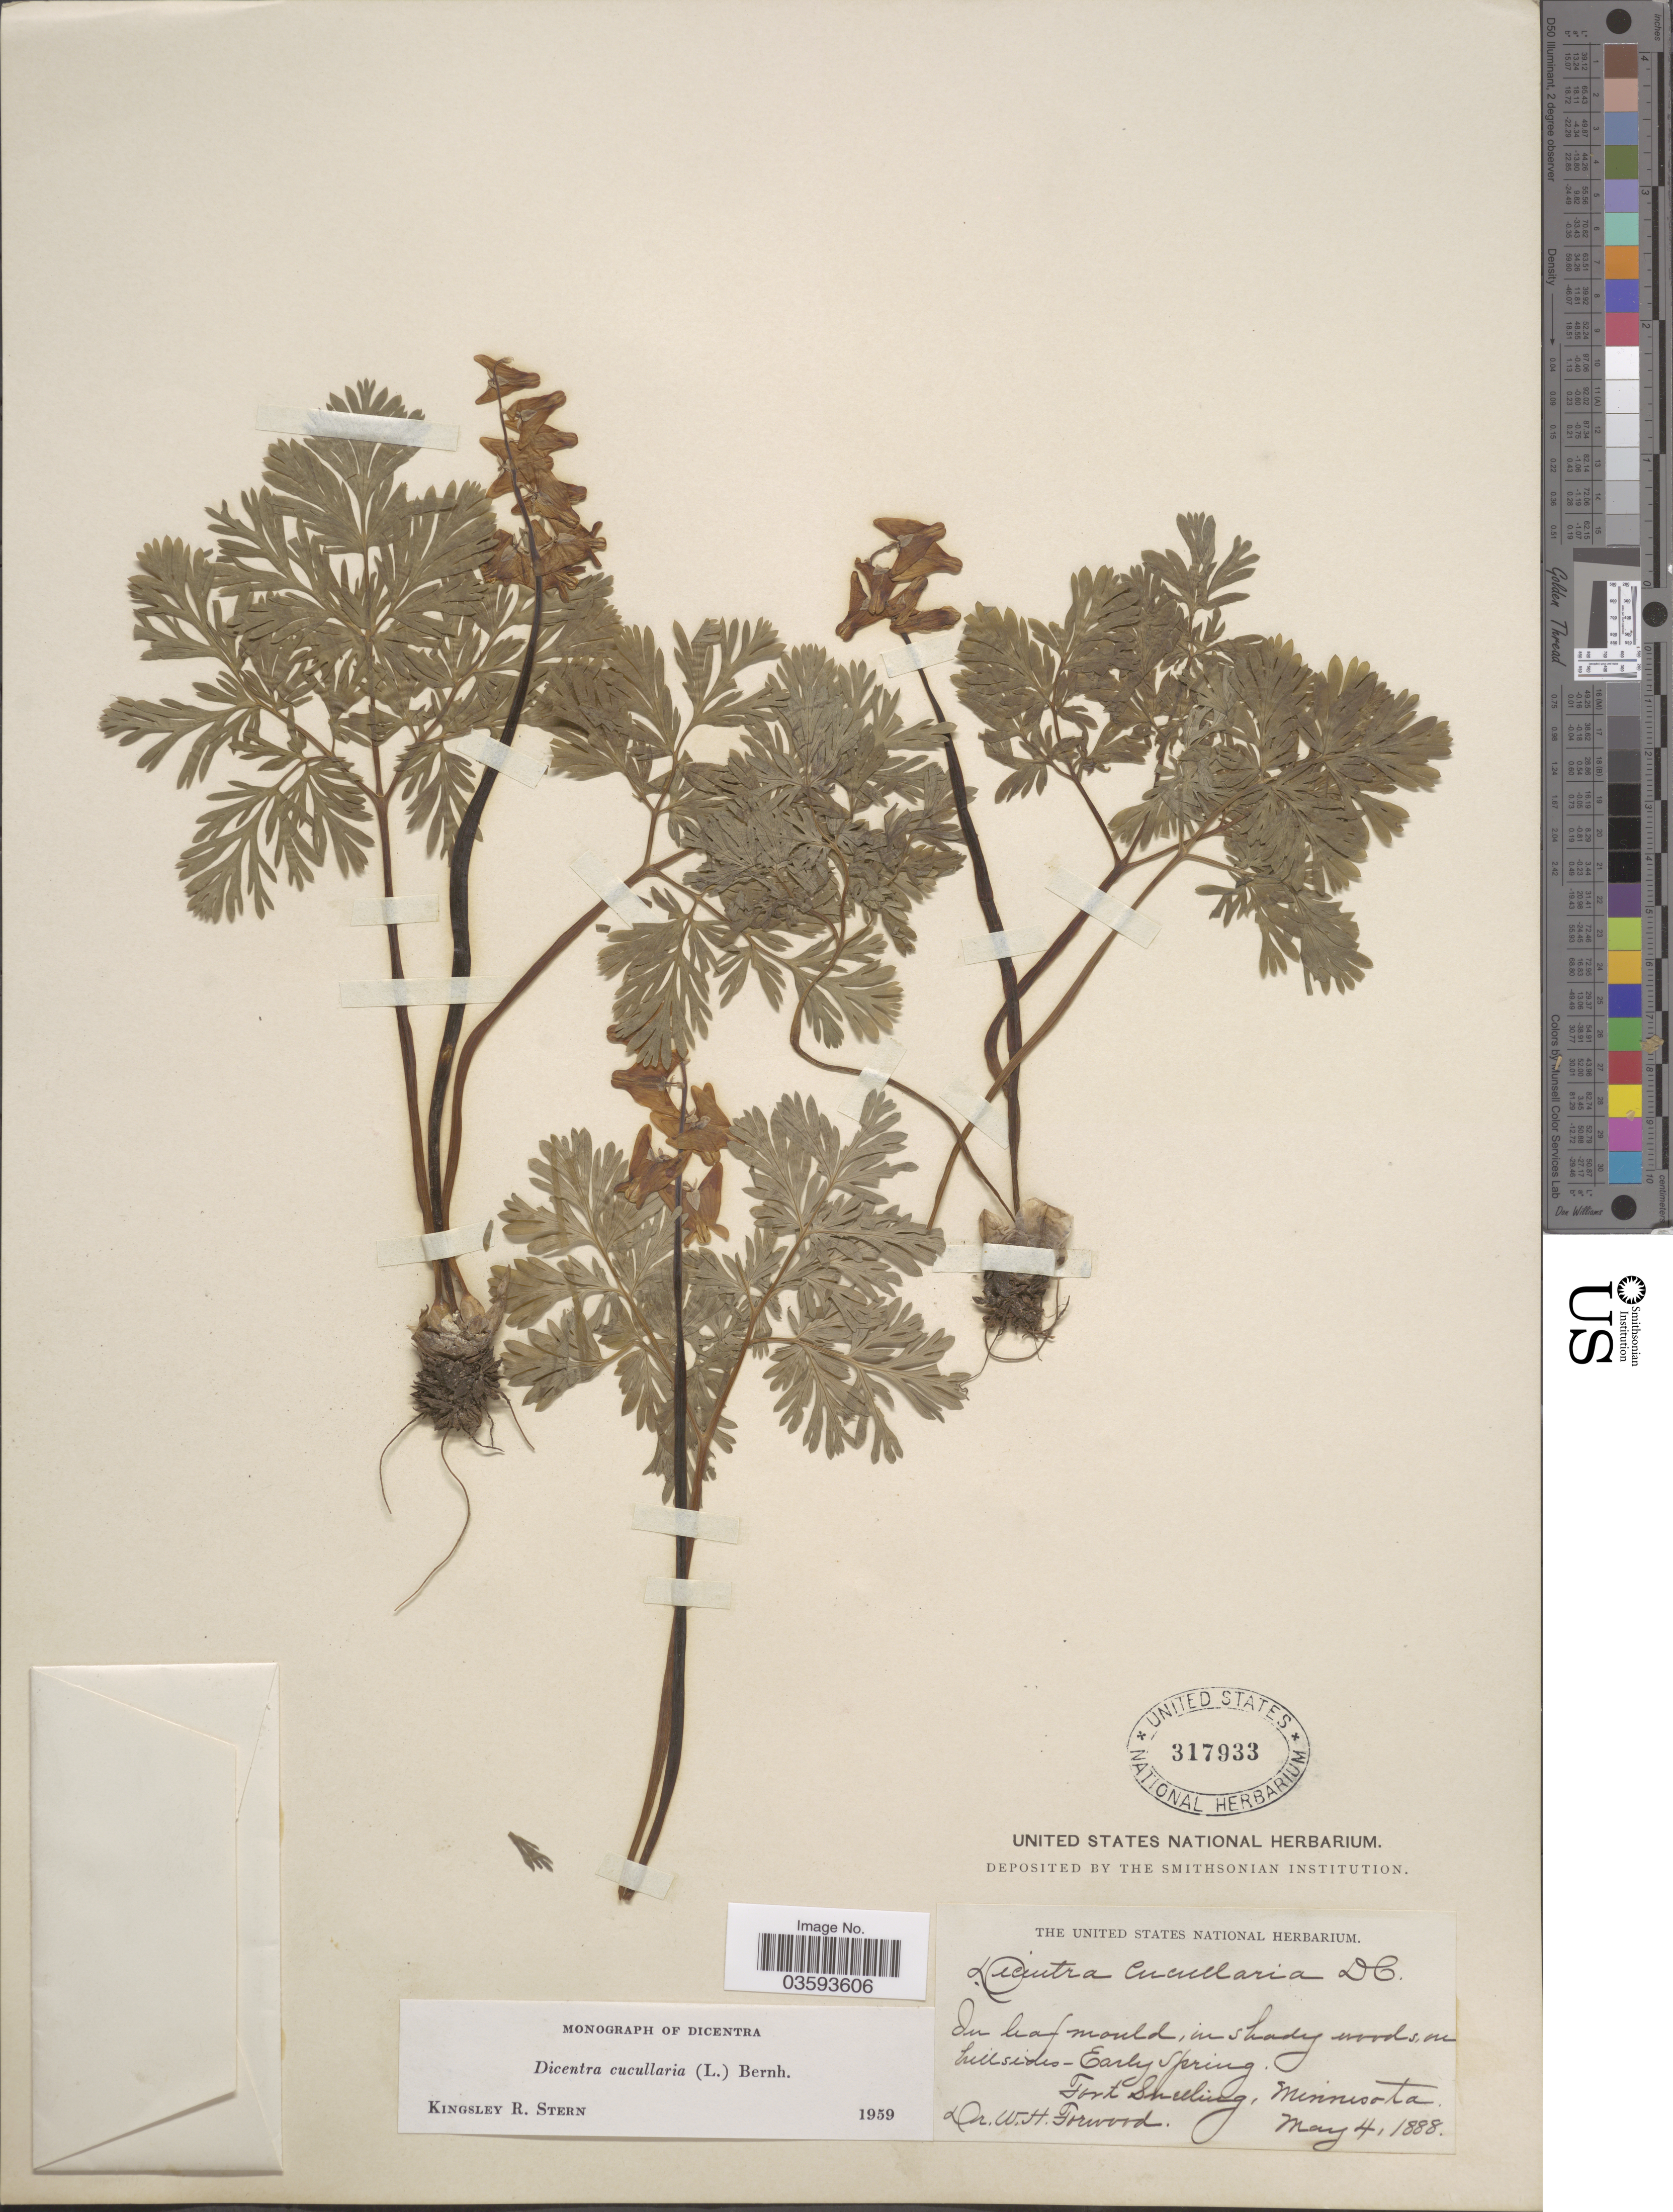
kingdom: Plantae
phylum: Tracheophyta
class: Magnoliopsida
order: Ranunculales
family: Papaveraceae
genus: Dicentra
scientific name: Dicentra cucullaria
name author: (L.) Bernh.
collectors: W. Forwood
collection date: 1888-05-04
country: United States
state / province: Minnesota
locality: Early Spring. Fort Snelling.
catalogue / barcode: US 317933